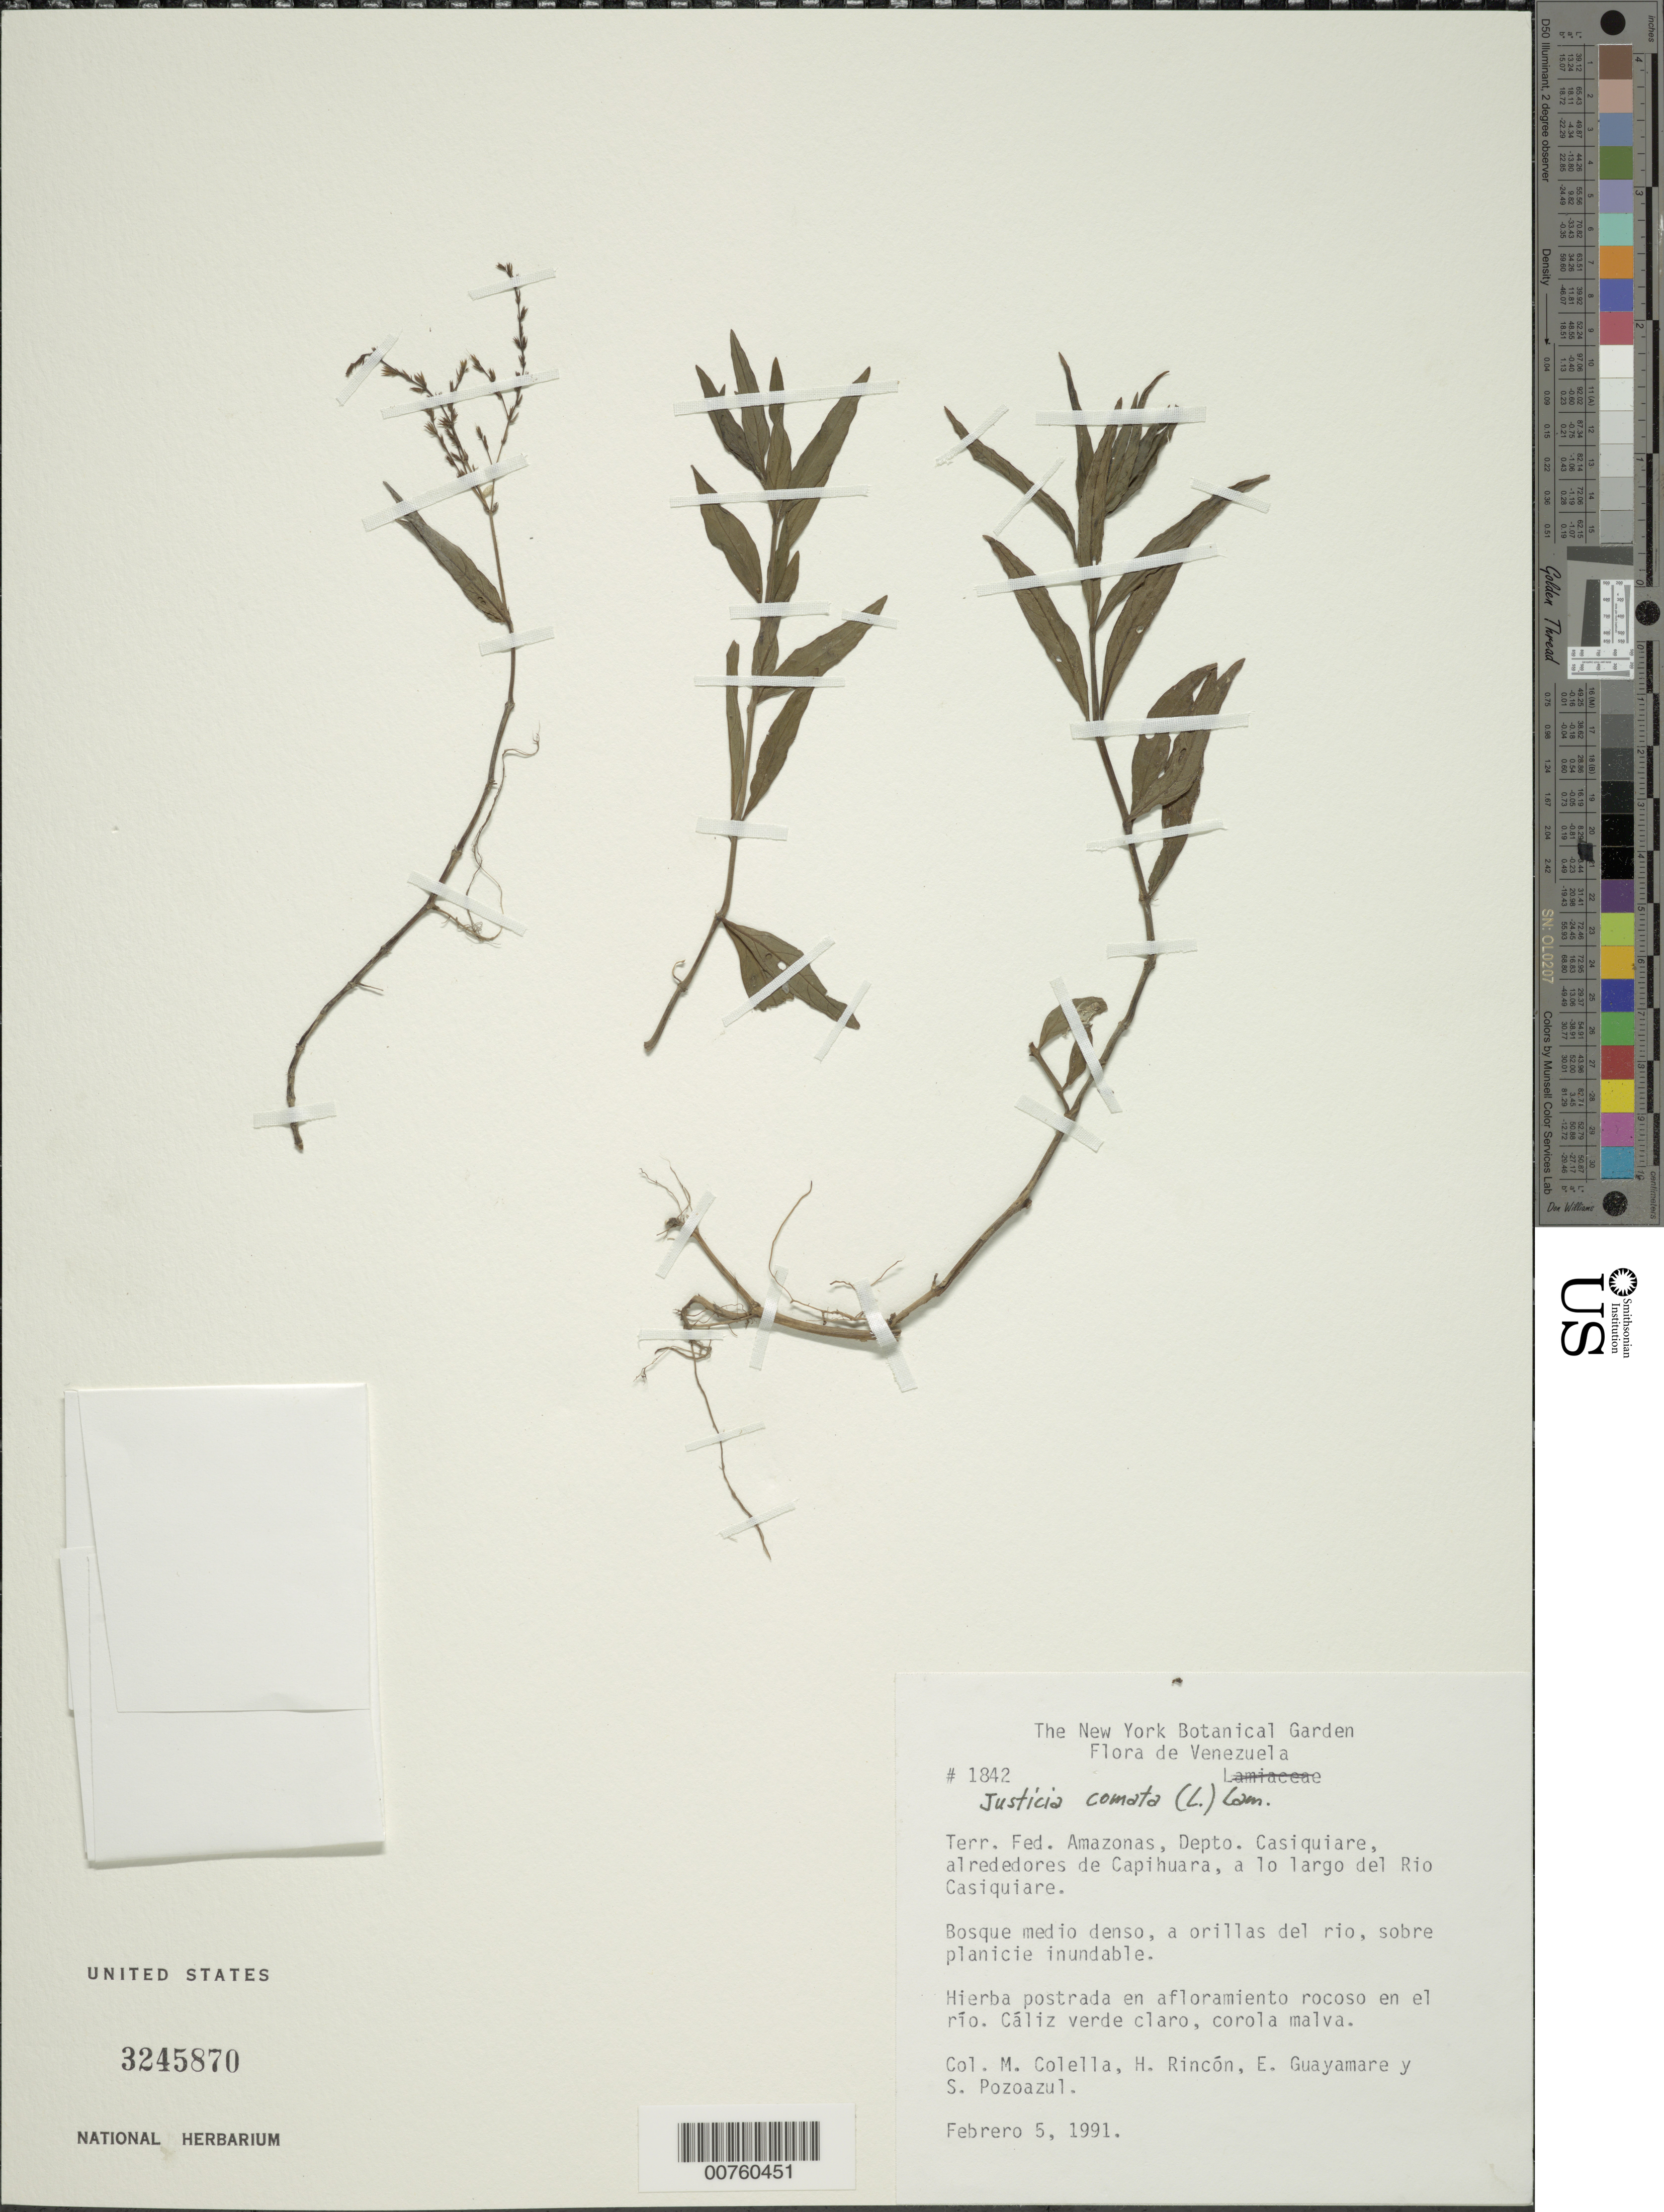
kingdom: Plantae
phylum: Tracheophyta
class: Magnoliopsida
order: Lamiales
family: Acanthaceae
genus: Justicia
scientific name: Justicia comata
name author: (L.) Lam.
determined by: Wasshausen, Dieter C., (BOT), Smithsonian Institution - National Museum of Natural History (UNITED STATES)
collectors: M. Colella, H. Rincón, E. Guayamare & S. Pozoazul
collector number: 1842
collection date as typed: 5-Feb-91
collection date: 1991-02-05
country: Venezuela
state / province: Amazonas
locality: Dpto. Casiquiare, Río Casiquiare, Capihuara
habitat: Bosque medio denso, a orillas del río, sobre planicie inundable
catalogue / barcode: US 3245870